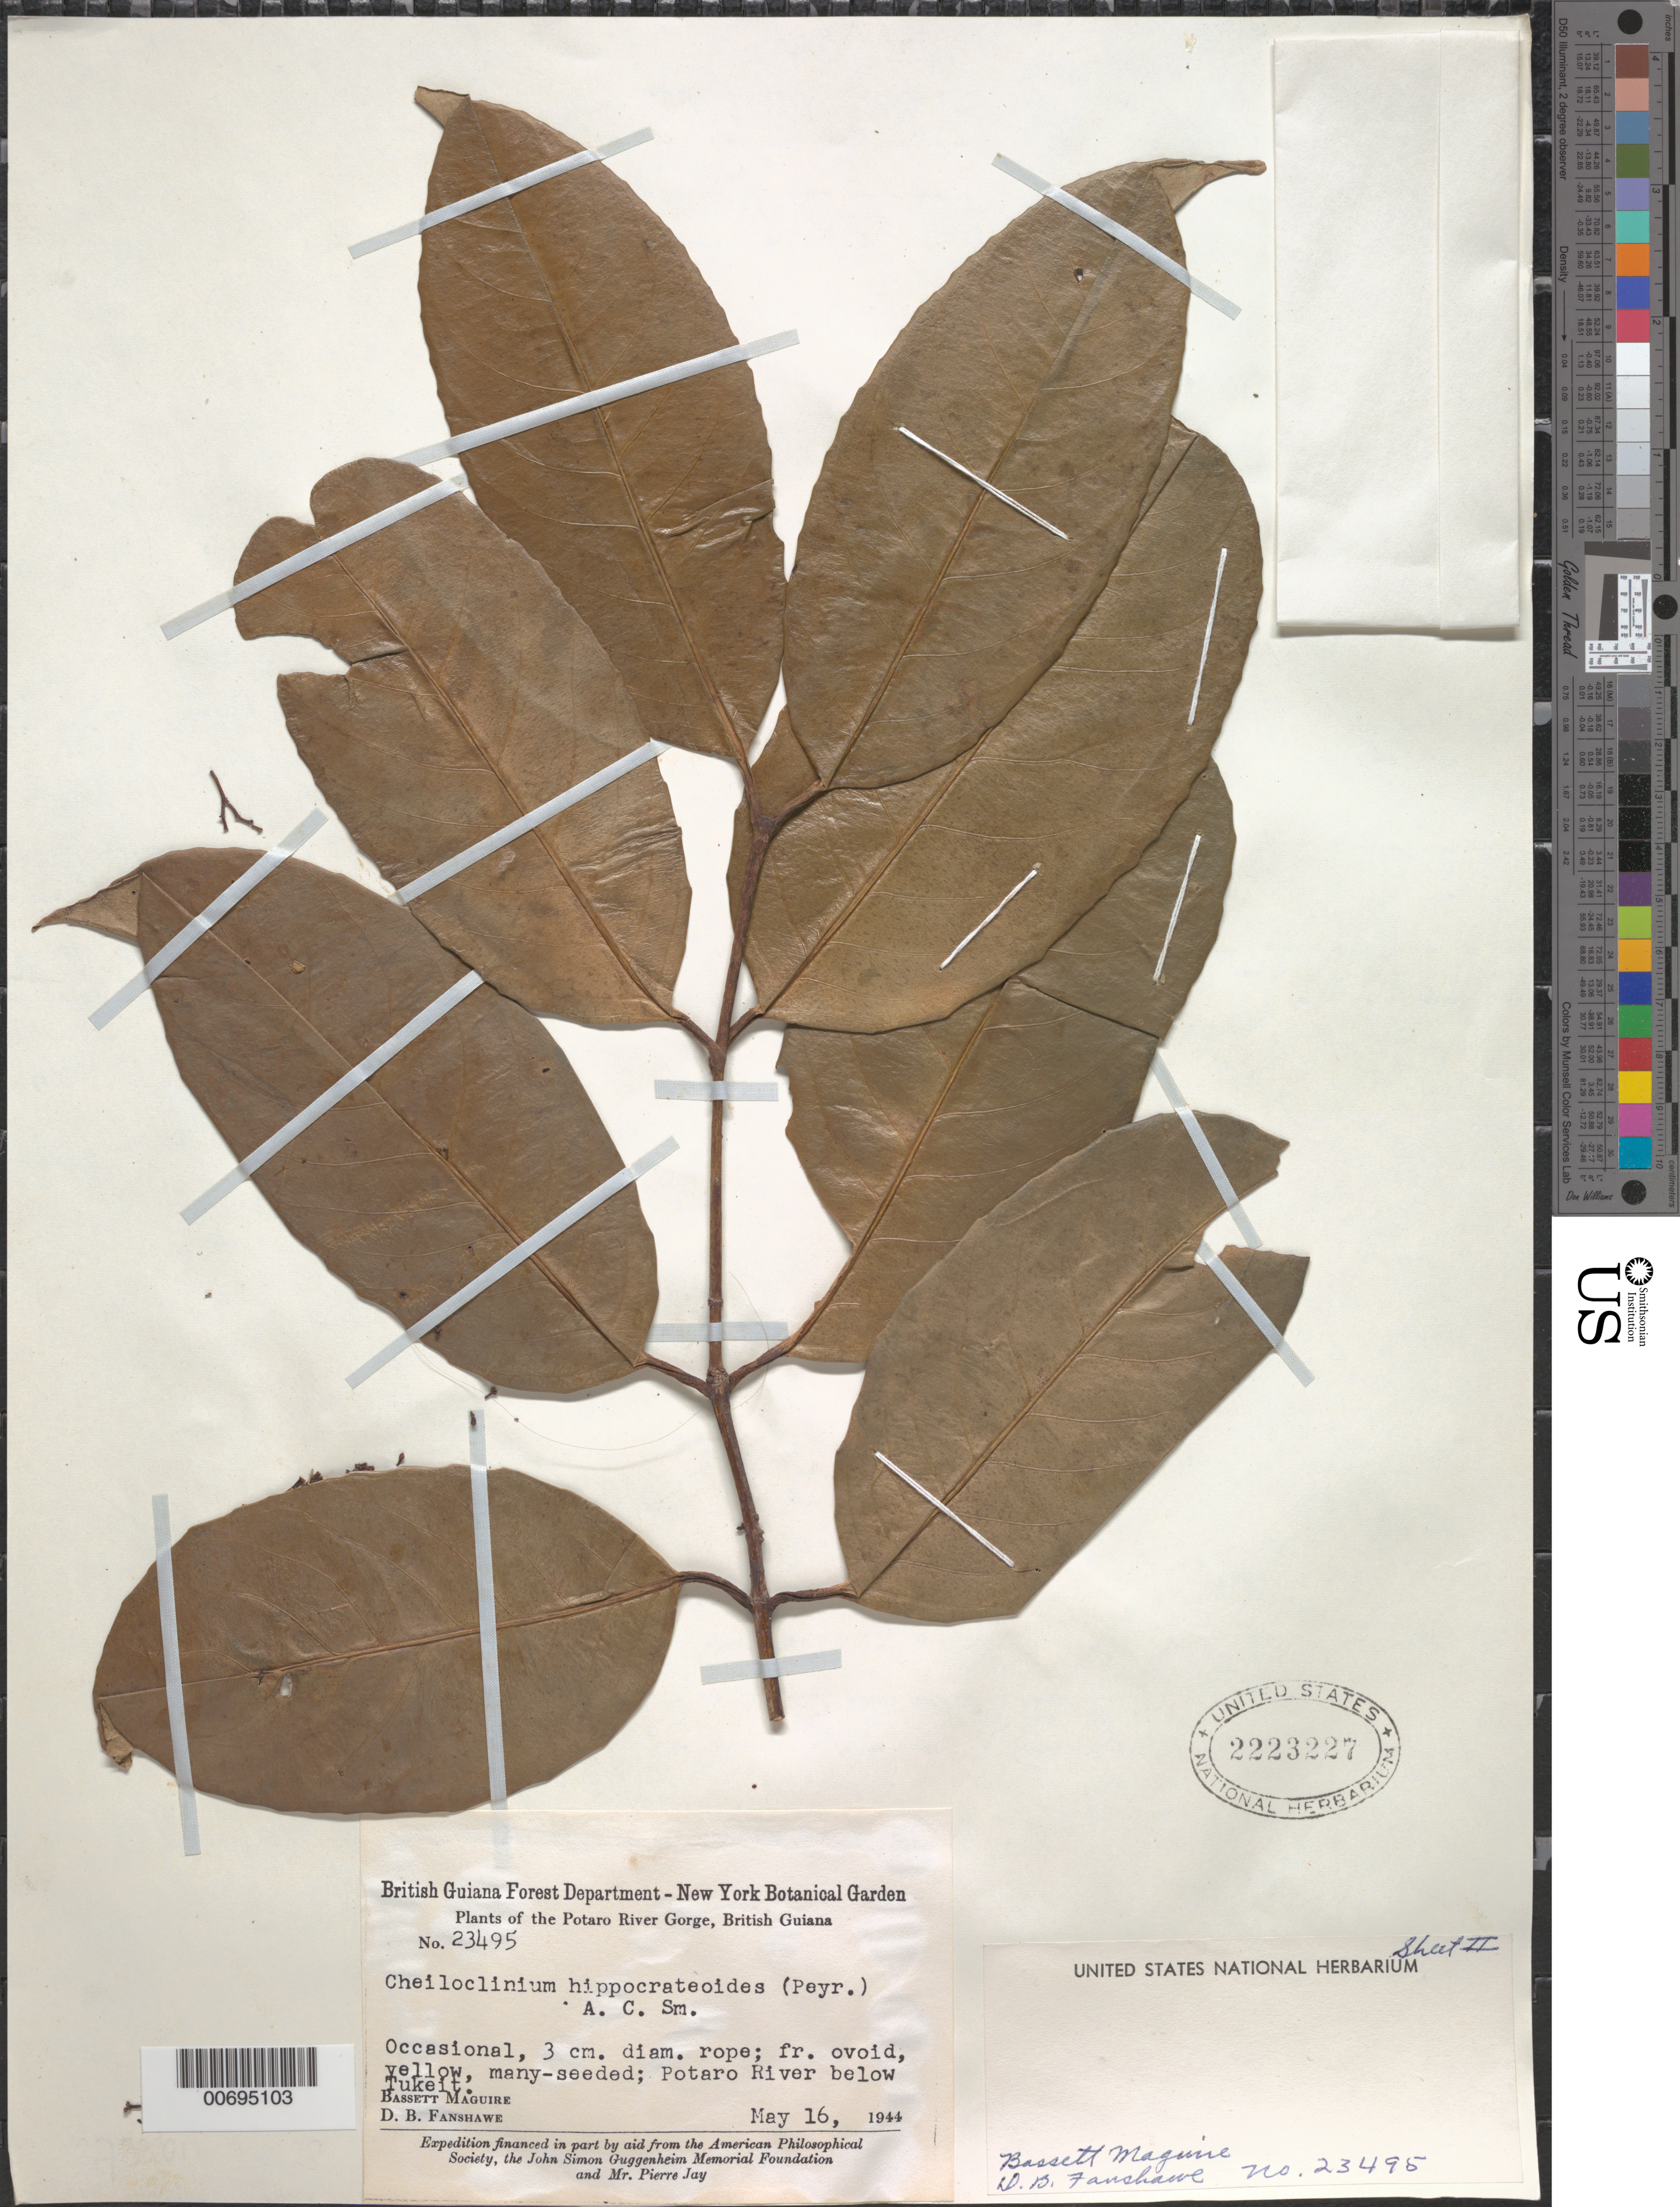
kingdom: Plantae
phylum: Tracheophyta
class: Magnoliopsida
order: Celastrales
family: Celastraceae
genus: Cheiloclinium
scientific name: Cheiloclinium hippocrateoides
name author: (Peyr.) A.C. Sm.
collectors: B. Maguire & D. B. Fanshawe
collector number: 23495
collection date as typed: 16-May-44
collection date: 1944-05-16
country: Guyana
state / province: Potaro-Siparuni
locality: Potaro River Gorge, below Tukeit, base of Kaieteur escarpment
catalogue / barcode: US 2223227